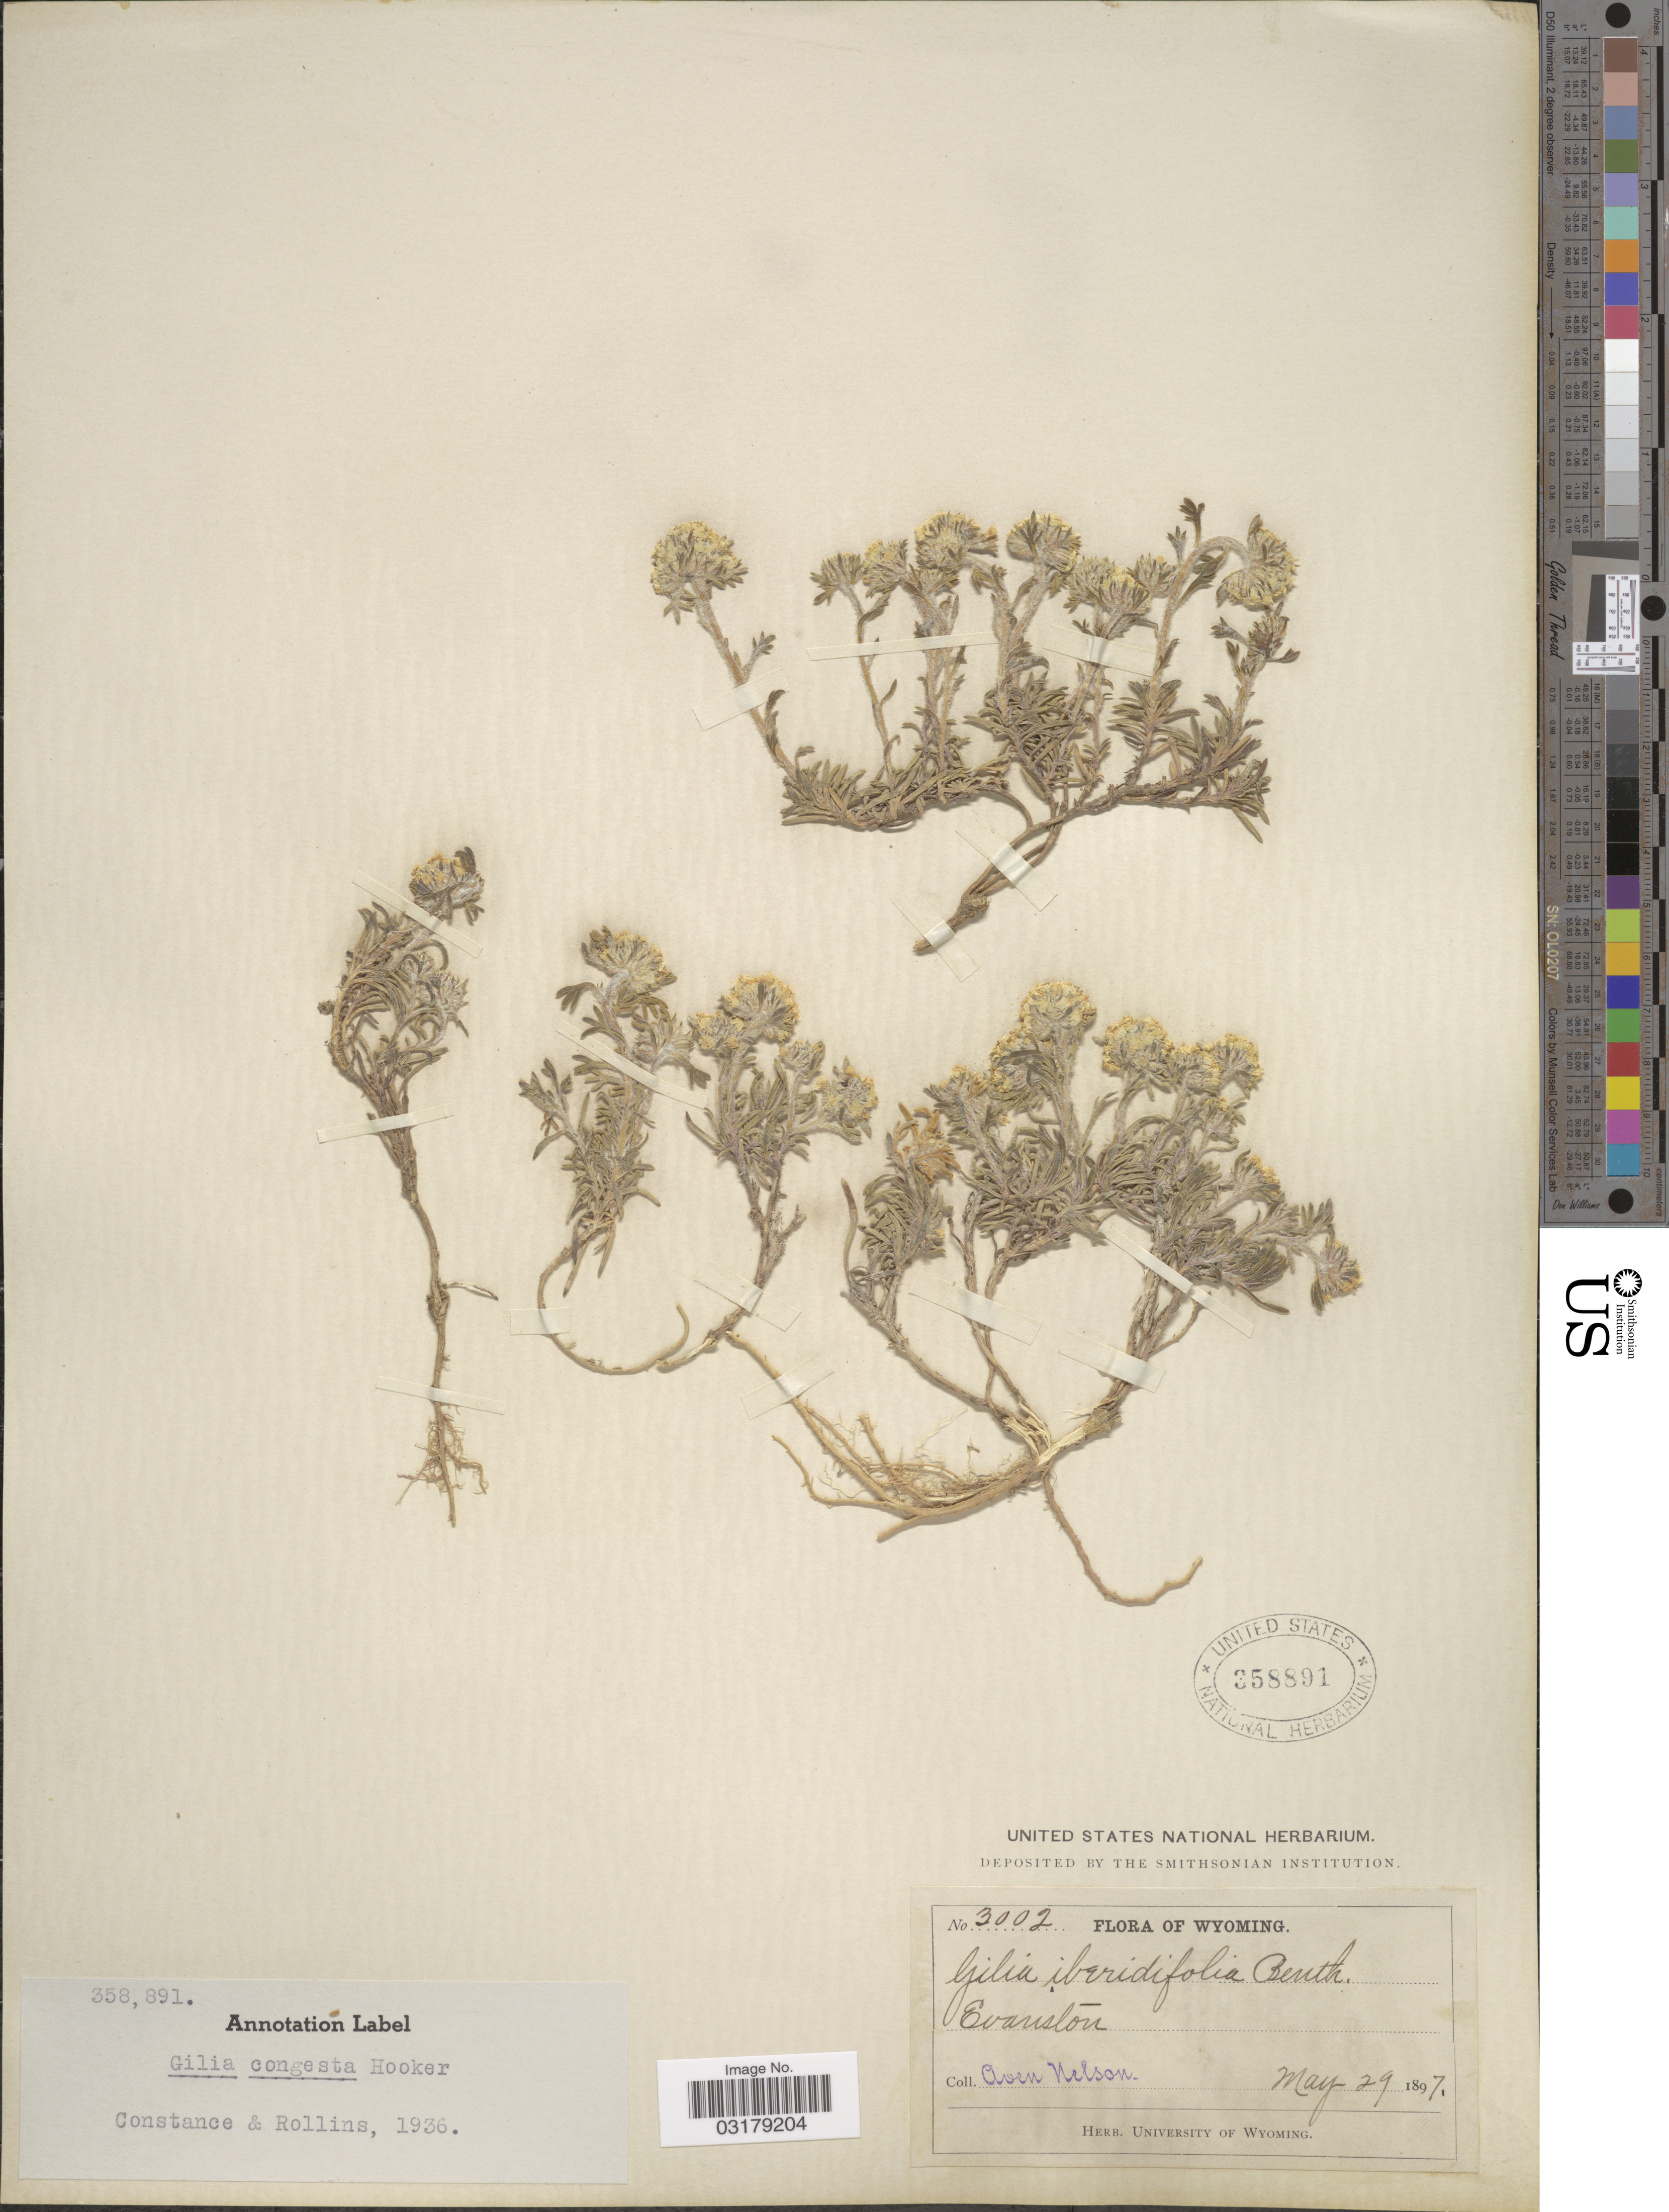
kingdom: Plantae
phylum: Tracheophyta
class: Magnoliopsida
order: Ericales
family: Polemoniaceae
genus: Ipomopsis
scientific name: Ipomopsis congesta var. crebrifolia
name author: (Nutt.) S.L. Welsh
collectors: A. Nelson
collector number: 3002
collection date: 1897-05-29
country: United States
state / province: Wyoming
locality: Evanston.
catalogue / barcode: US 358891